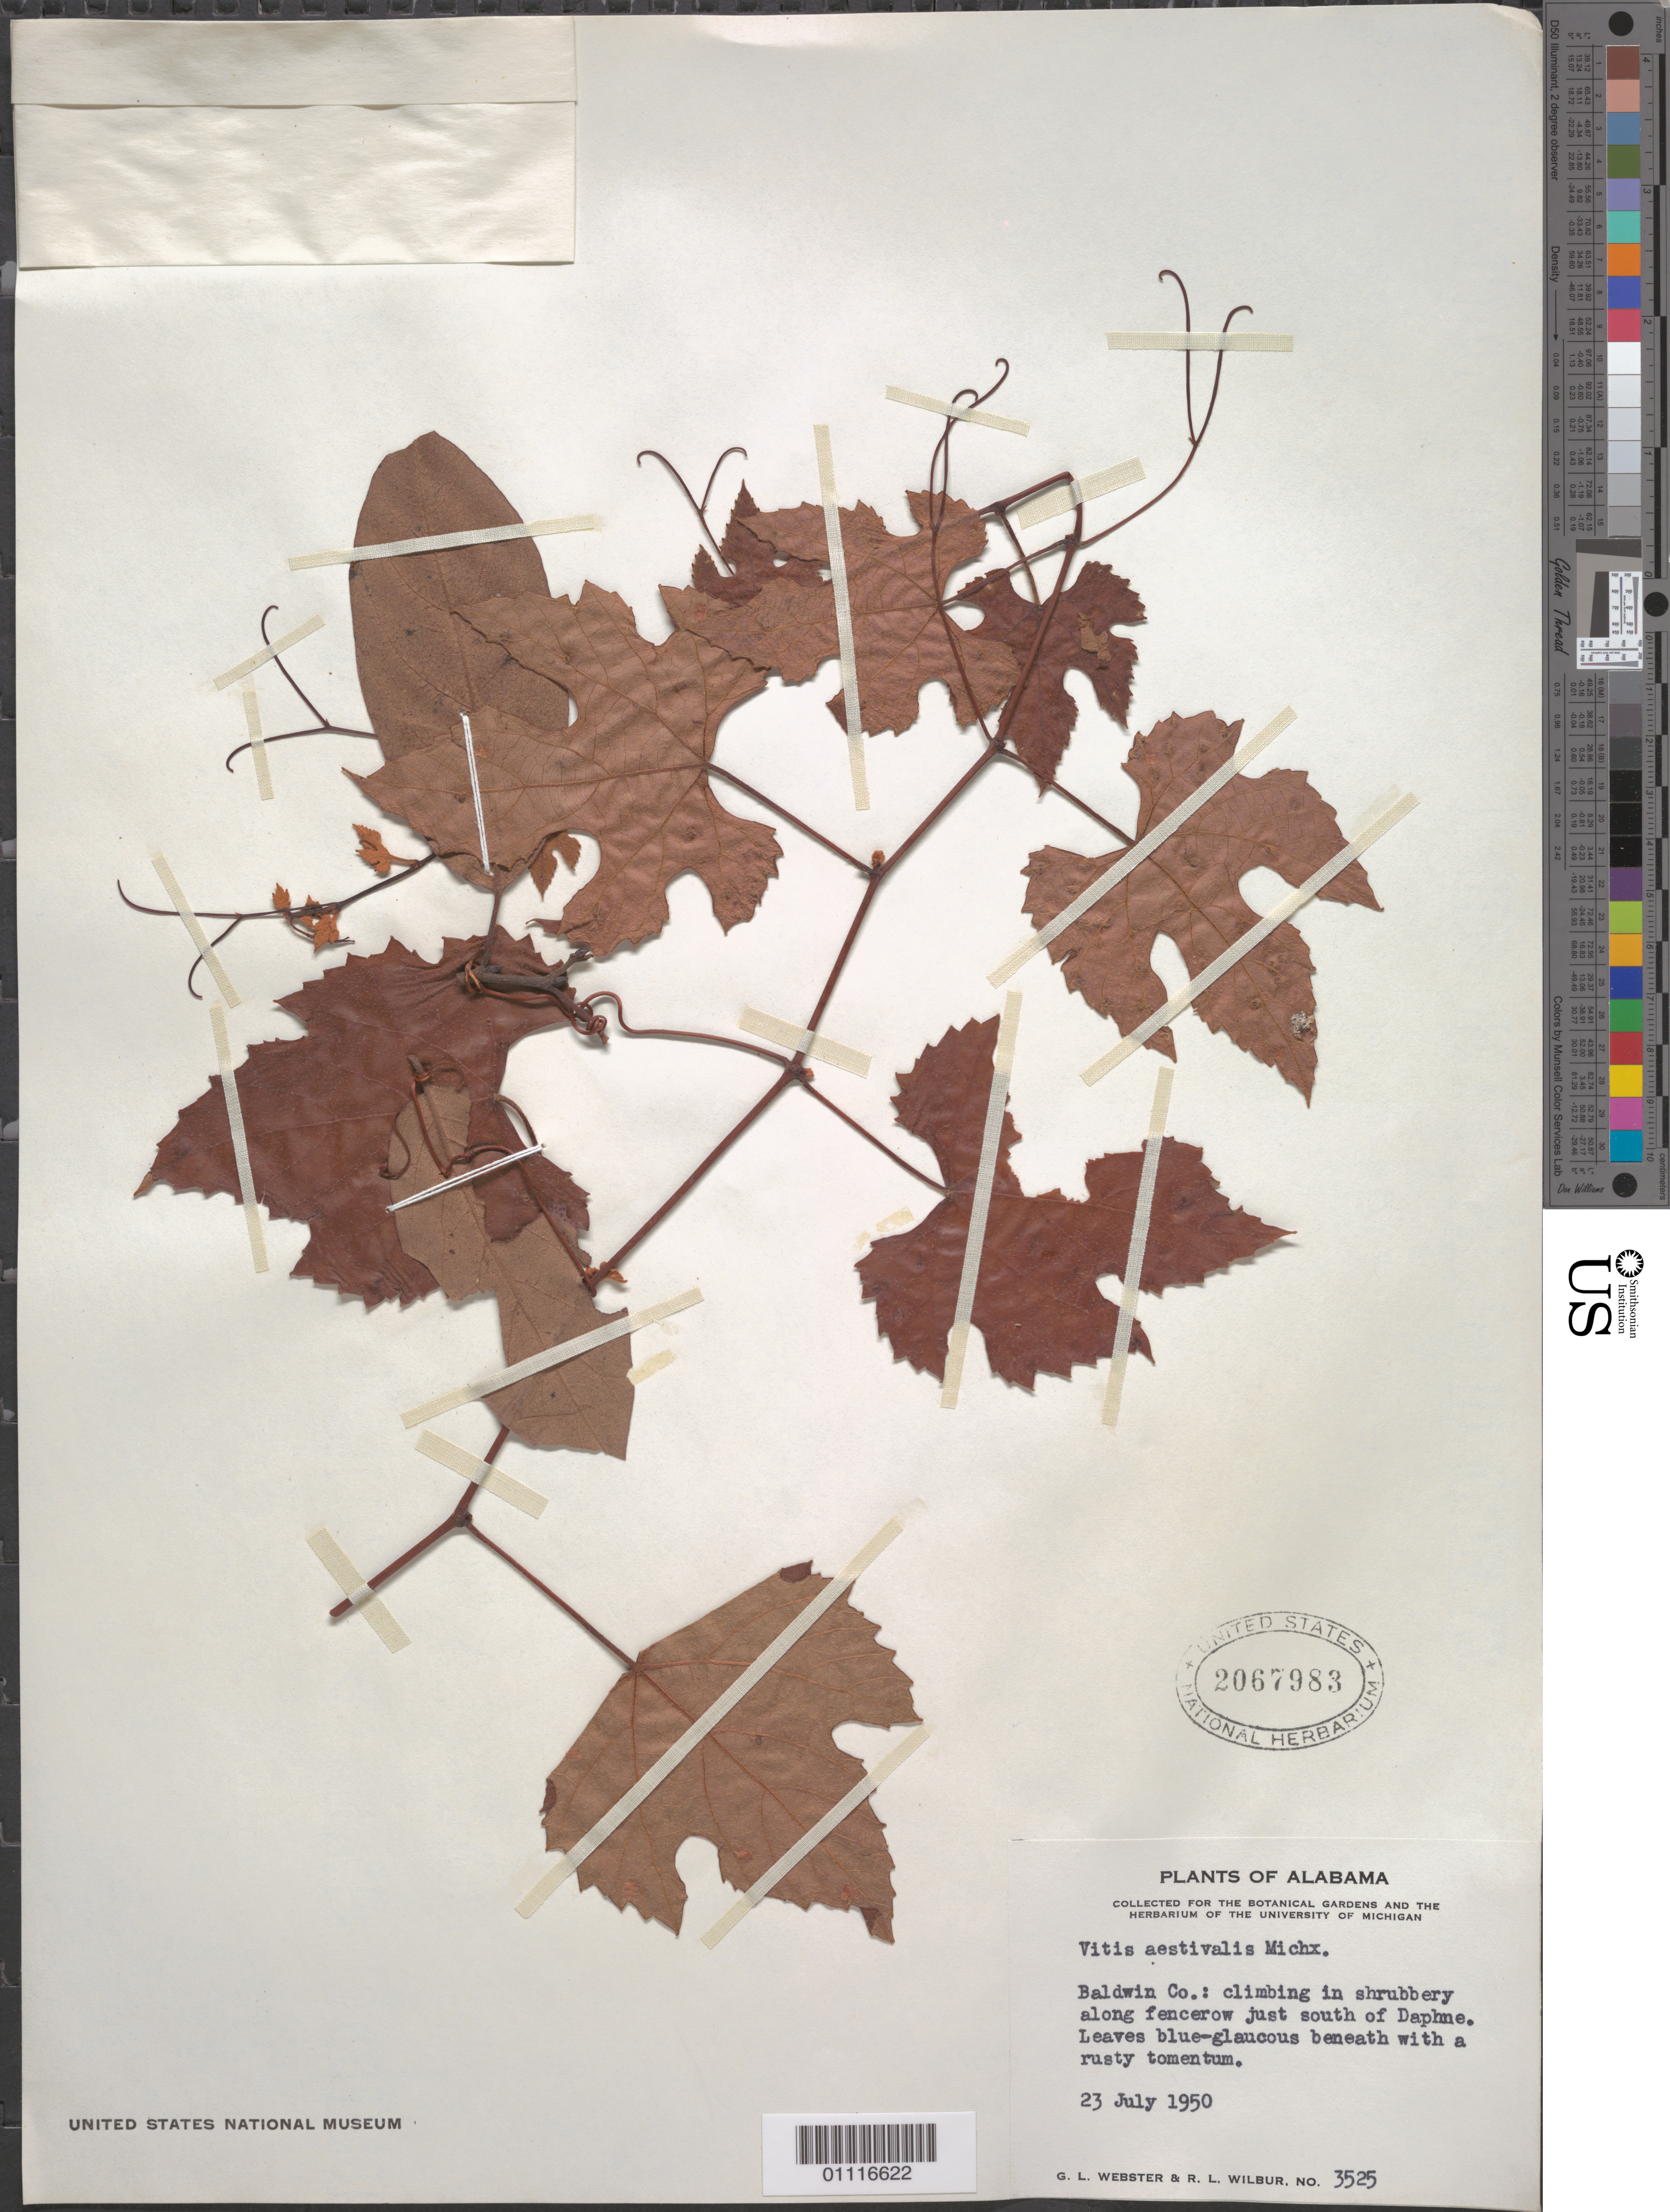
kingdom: Plantae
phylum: Tracheophyta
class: Magnoliopsida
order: Vitales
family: Vitaceae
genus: Vitis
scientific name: Vitis aestivalis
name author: Michx.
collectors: G. L. Webster & R. L. Wilbur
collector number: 3525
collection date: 1950-07-23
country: United States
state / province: Alabama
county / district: Baldwin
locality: Just south of Daphne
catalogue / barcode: US 2067983